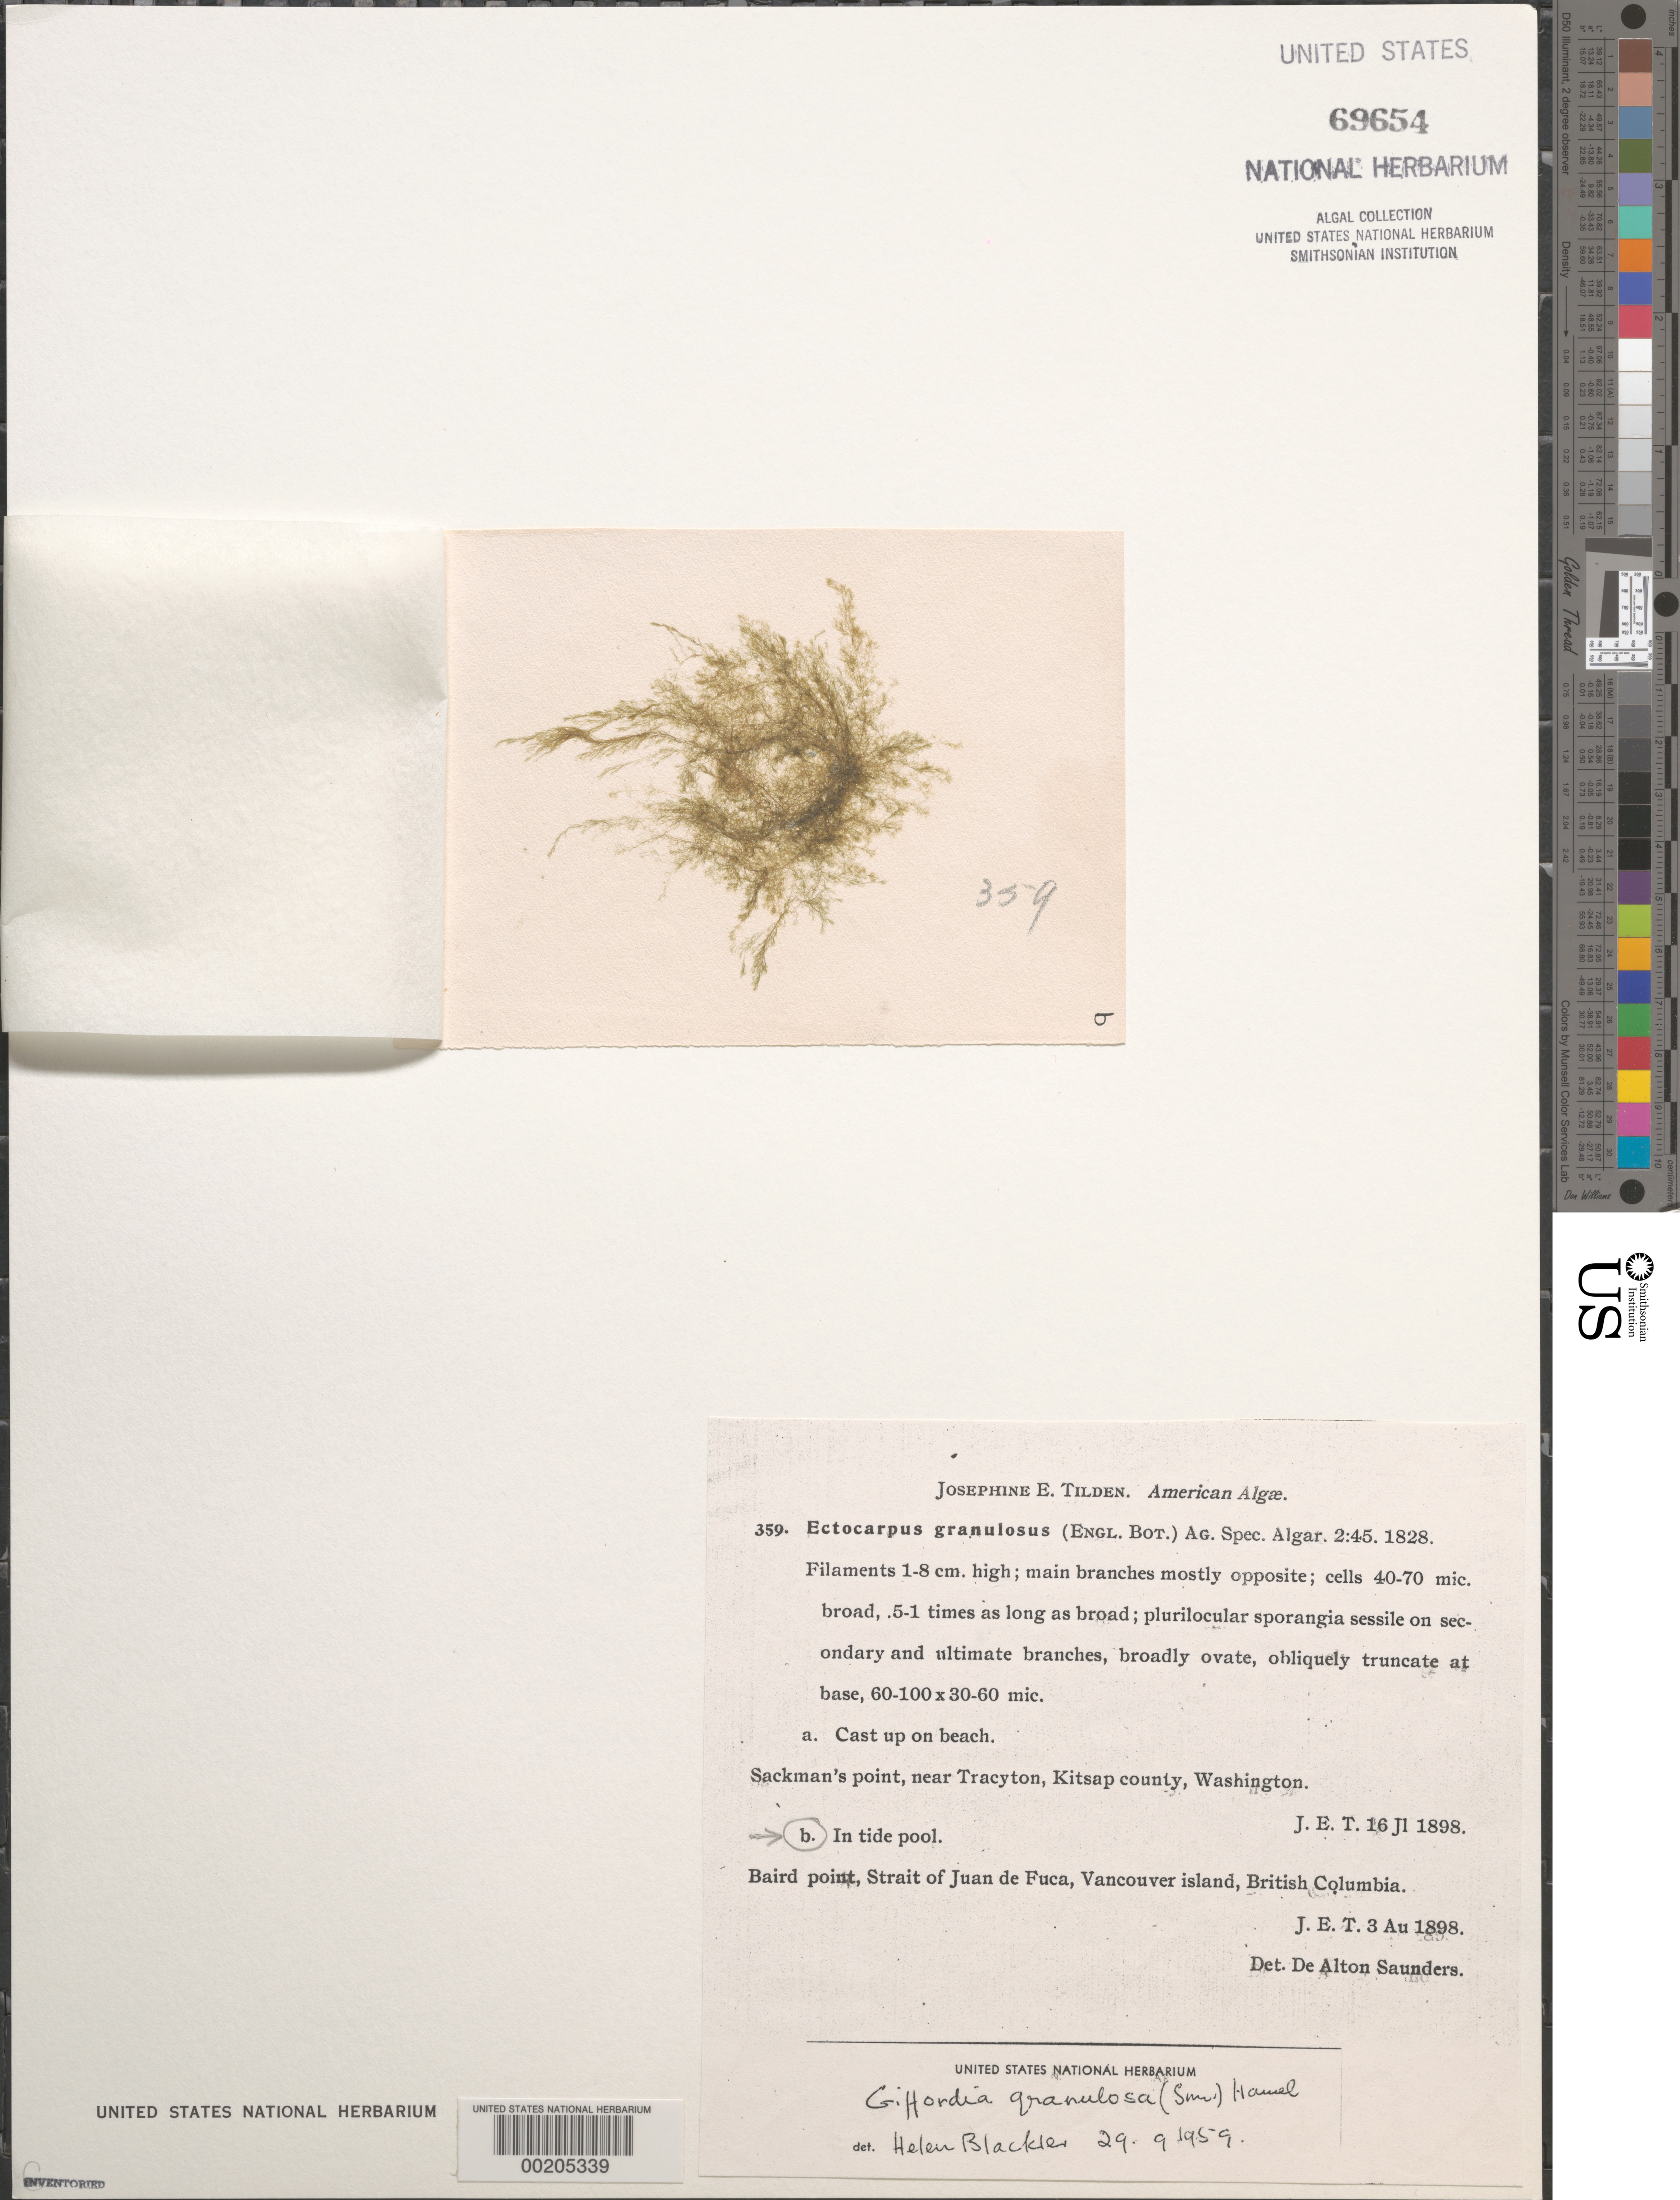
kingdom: Chromista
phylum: Ochrophyta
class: Phaeophyceae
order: Ectocarpales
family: Acinetosporaceae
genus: Hincksia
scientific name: Hincksia granulosa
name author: (Sm.) P.C. Silva in P.C. Silva et al.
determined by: Algae name updating Project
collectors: J. E. Tilden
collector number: JET 359b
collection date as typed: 03 Aug 1898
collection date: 1898-08-03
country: Canada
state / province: British Columbia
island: Vancouver Island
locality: Baird Point, Juan de Fuca Strait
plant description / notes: Tilden, American Algae, as Ectocarpus granulosus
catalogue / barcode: US 69654